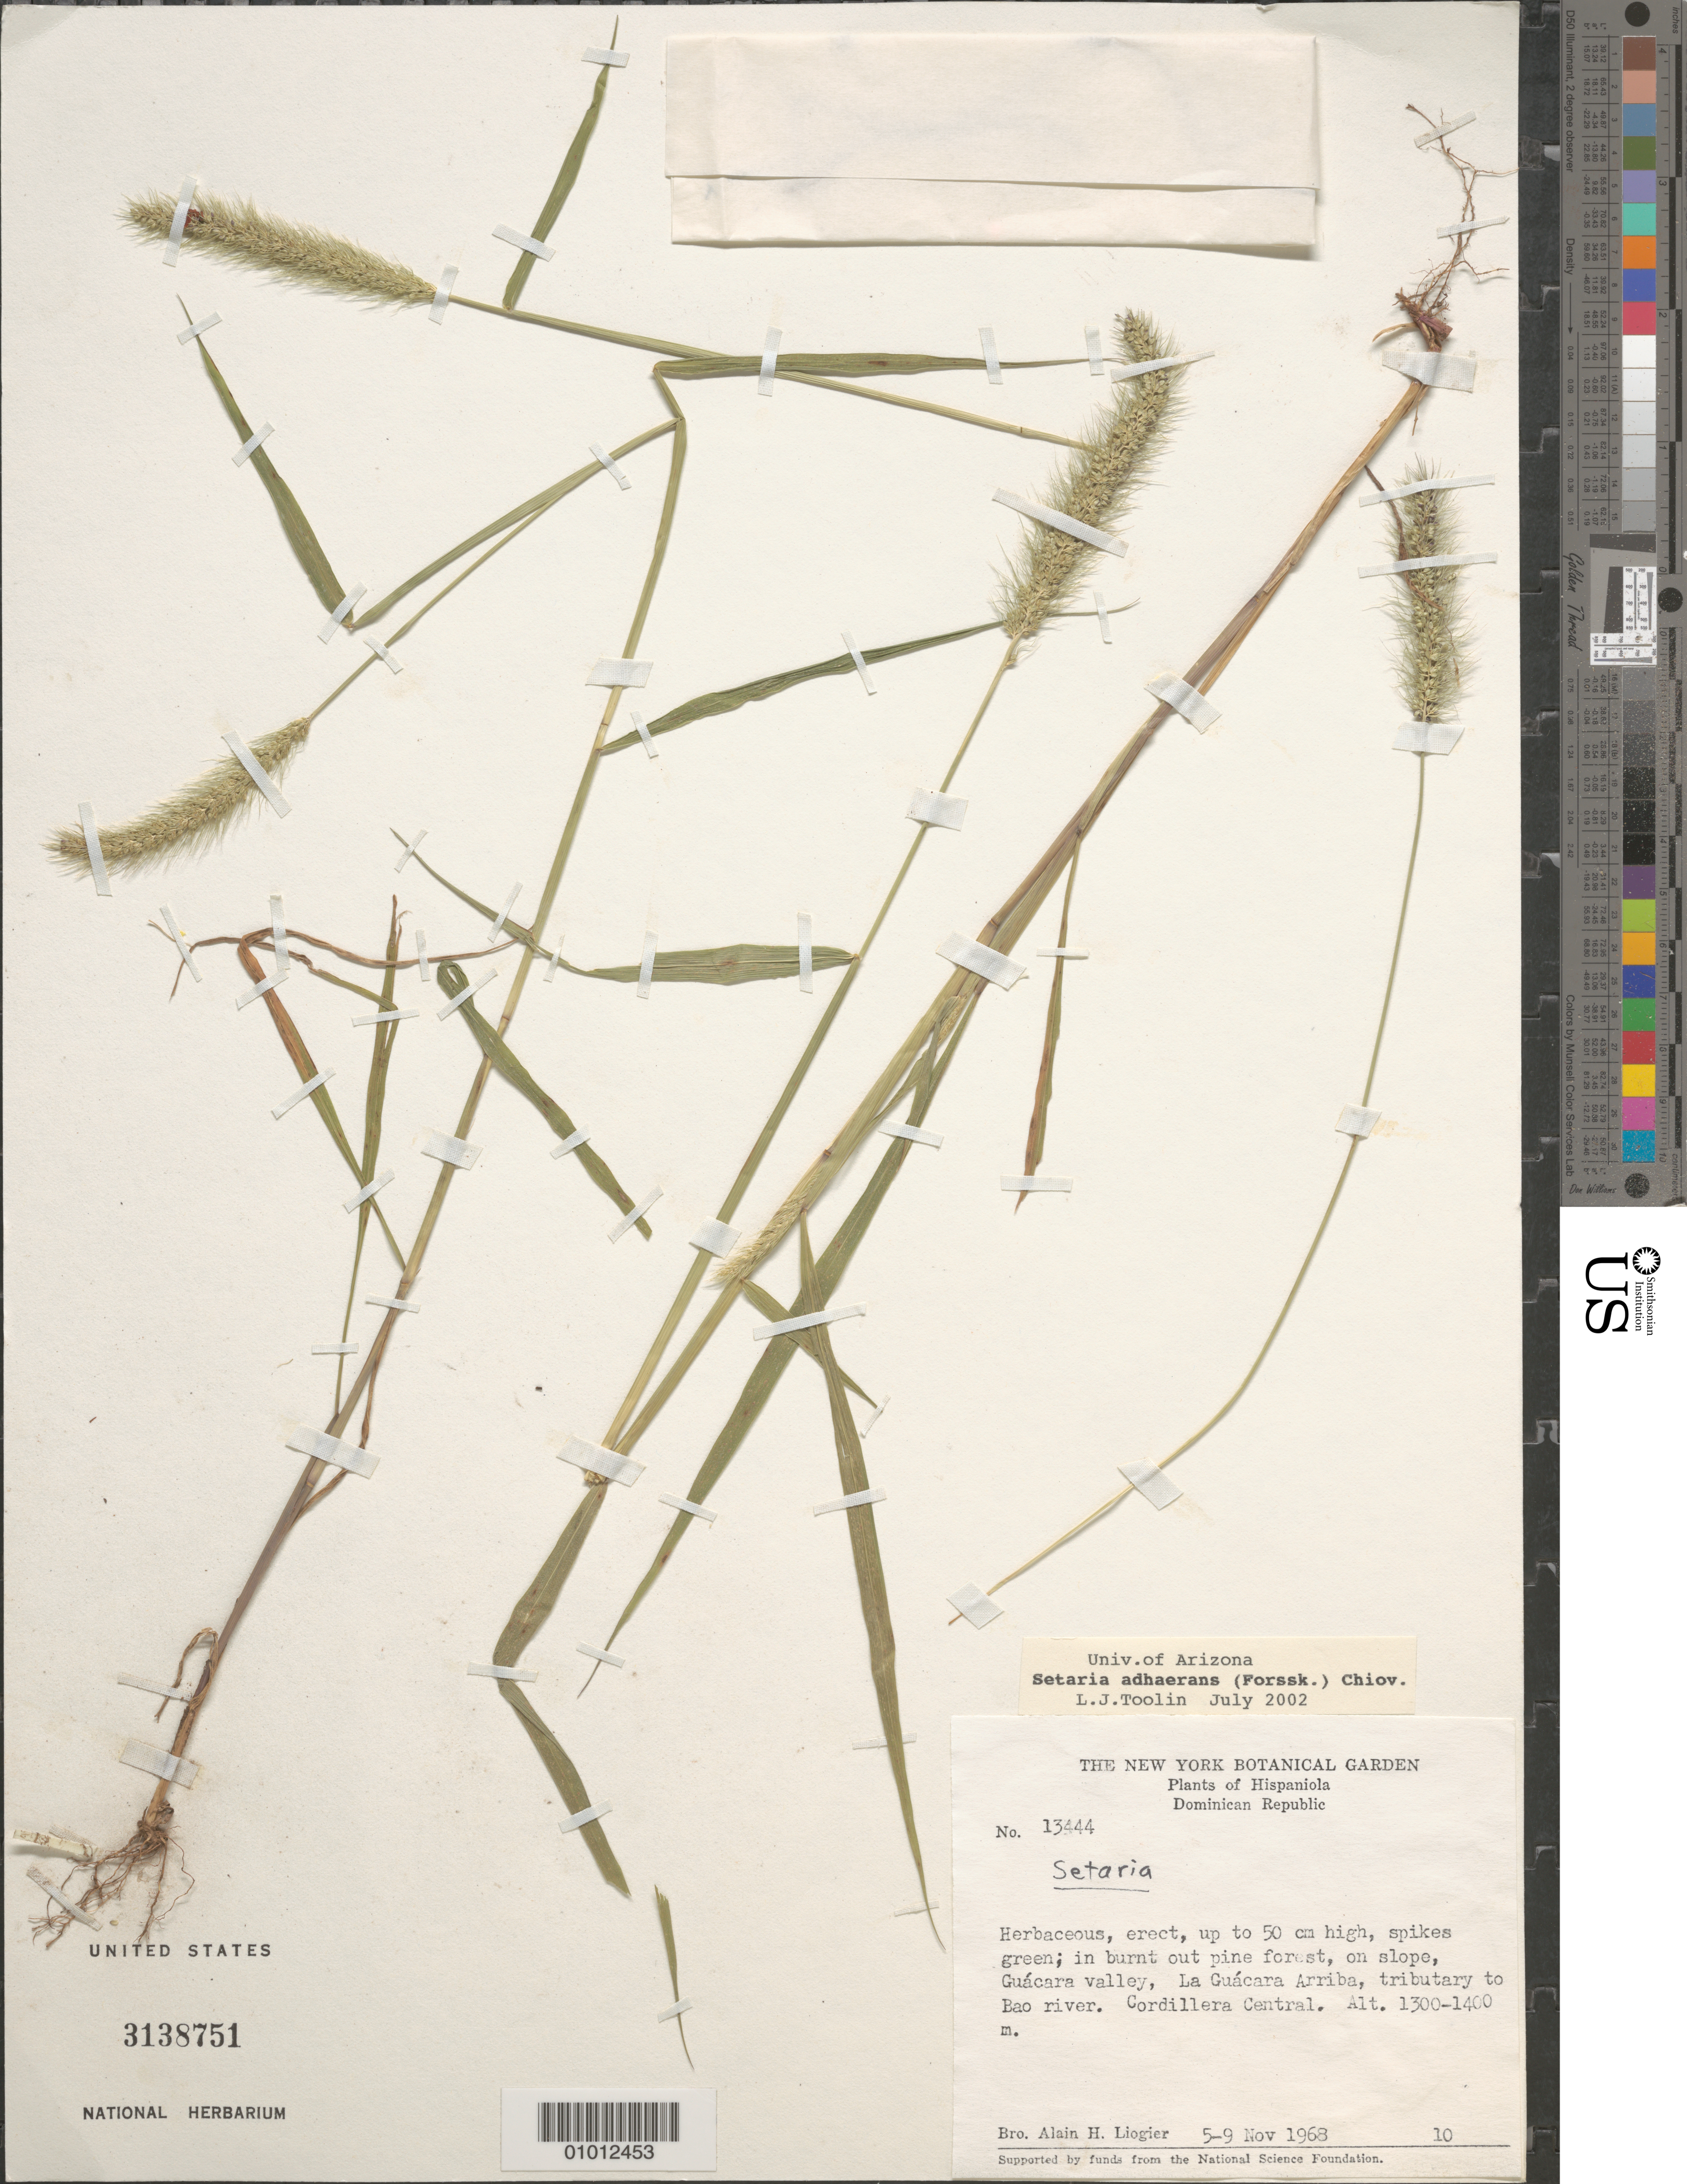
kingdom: Plantae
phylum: Tracheophyta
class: Liliopsida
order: Poales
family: Poaceae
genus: Setaria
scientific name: Setaria adhaerens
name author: (Forssk.) Chiov.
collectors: A. H. Liogier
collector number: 13444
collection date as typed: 05 Nov 1968 to 09 Nov 1968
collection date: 1968-11-05/1968-11-09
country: Dominican Republic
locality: Guacara valley, La Guacara Arriba, tributary to Bao River. Cordillera Central.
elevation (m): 1300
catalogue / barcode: US 3138751